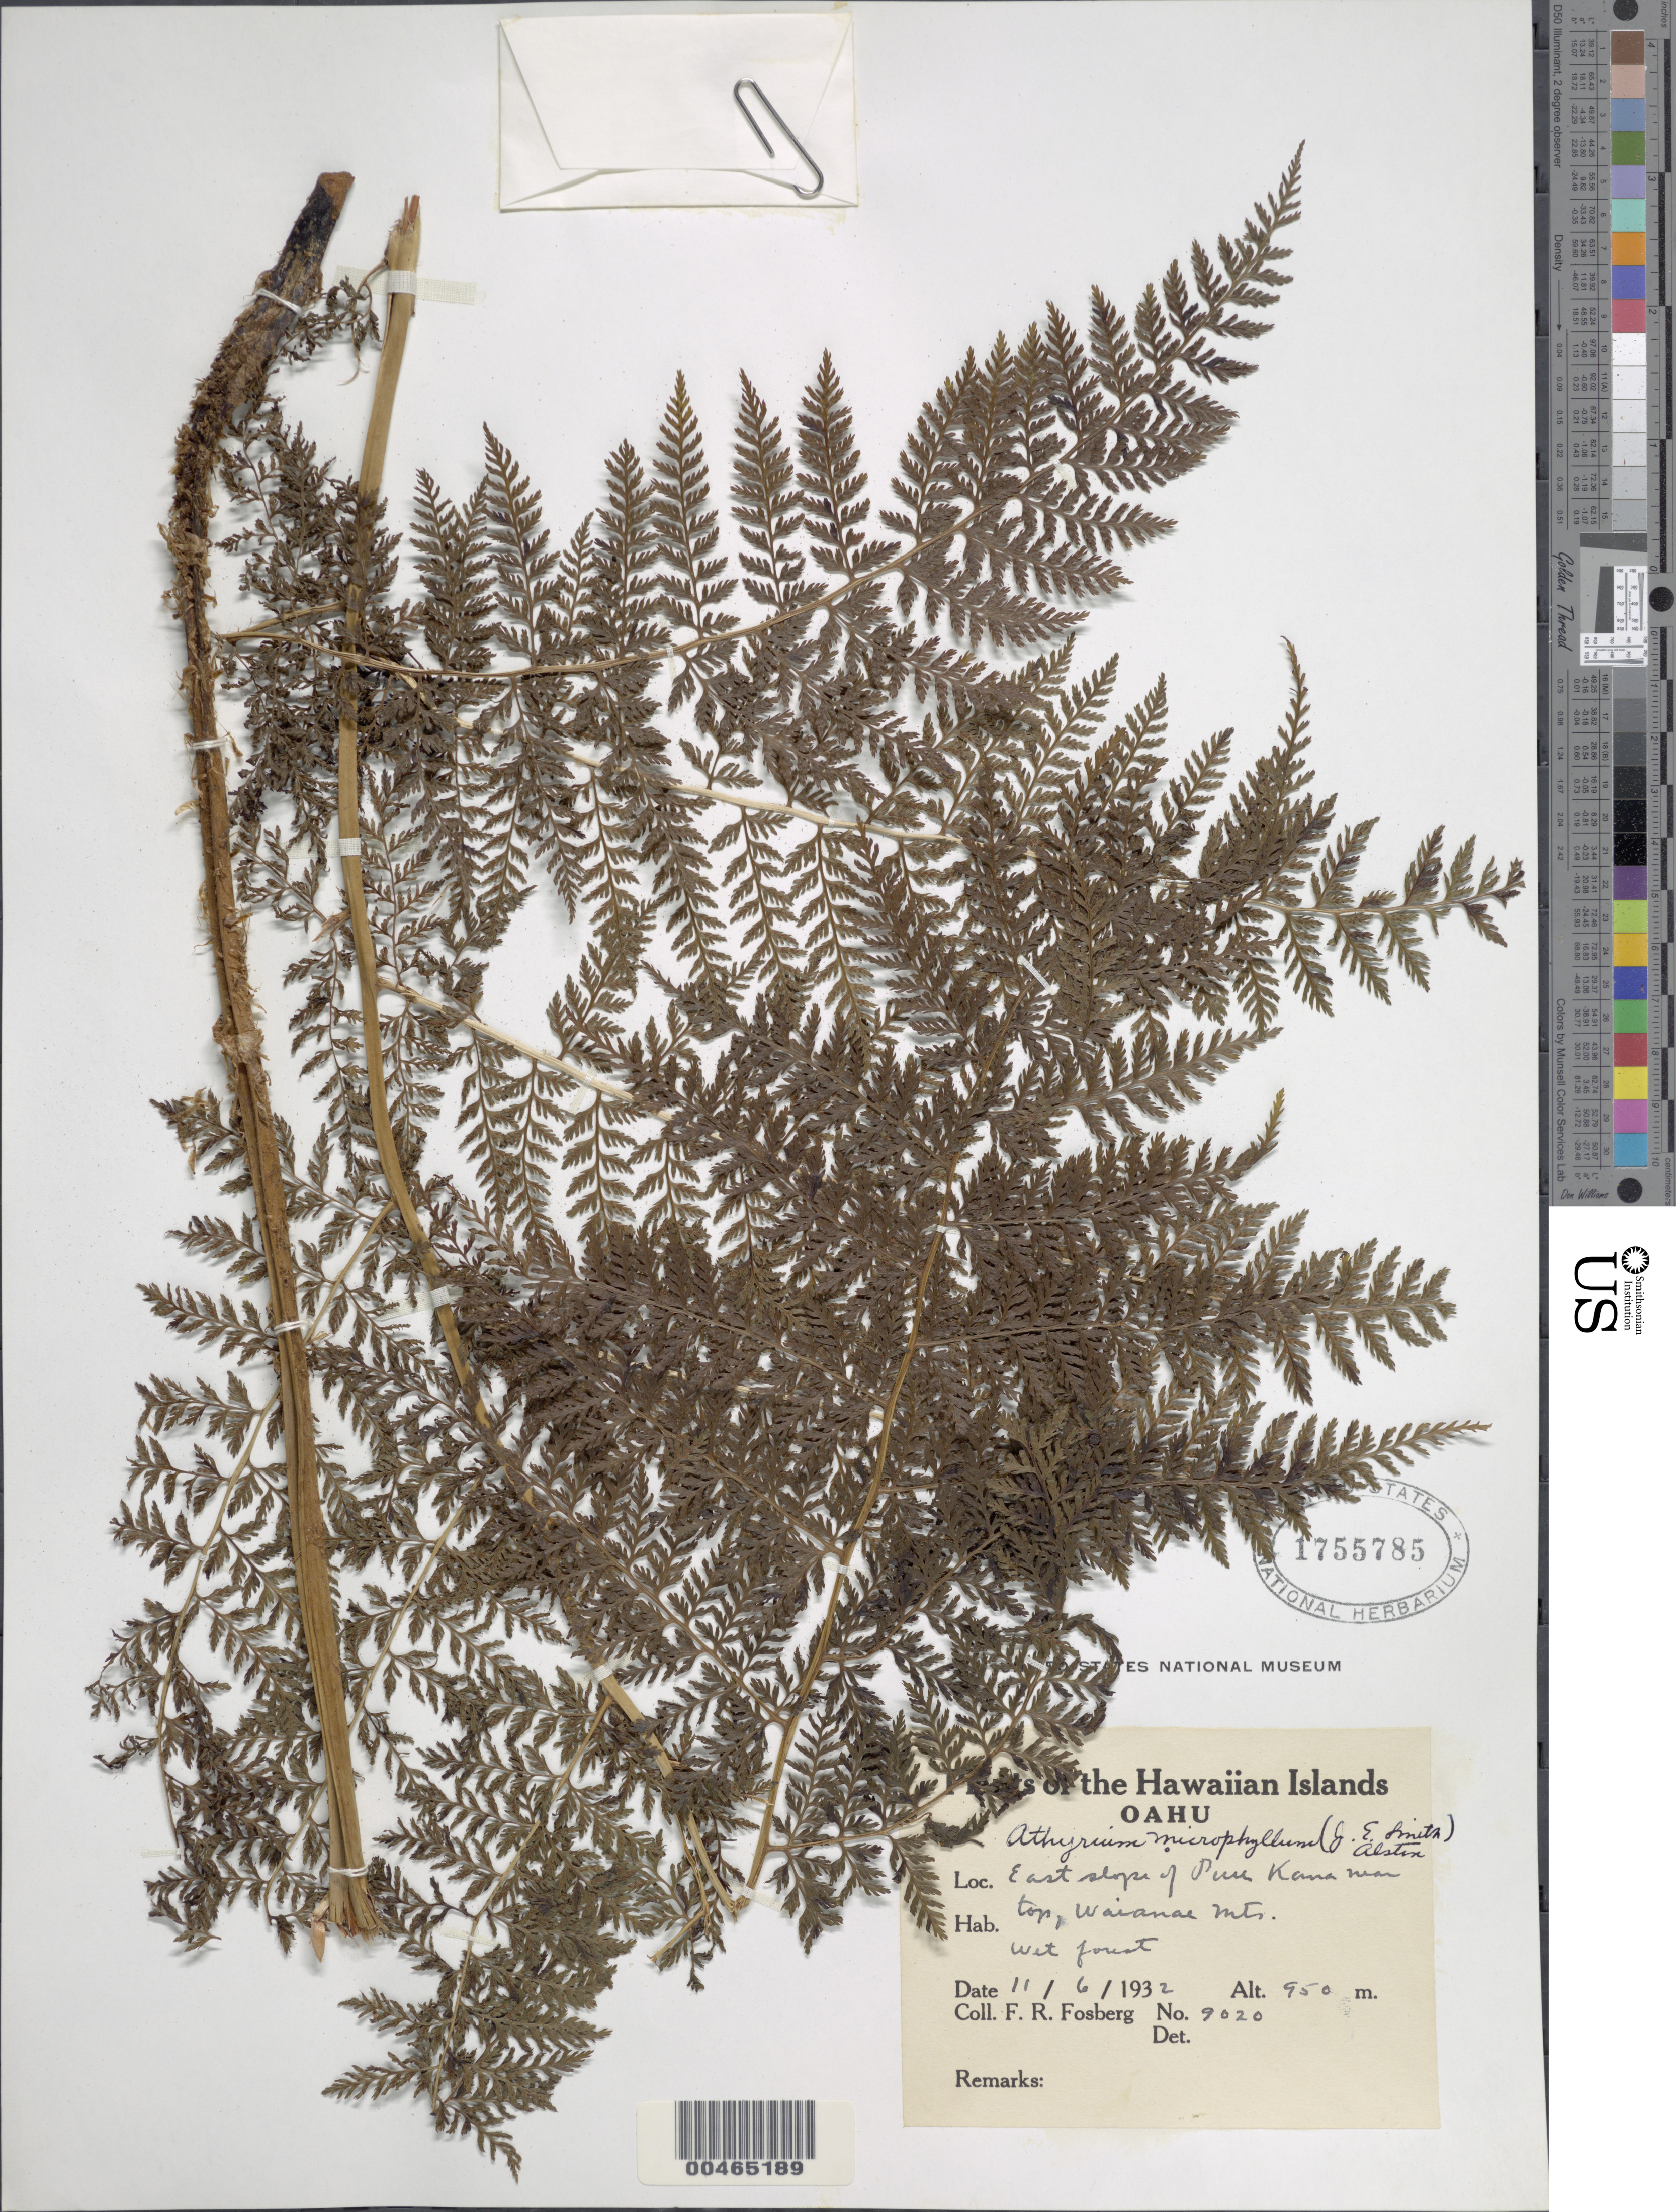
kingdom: Plantae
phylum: Tracheophyta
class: Polypodiopsida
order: Polypodiales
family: Athyriaceae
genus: Athyrium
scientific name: Athyrium microphyllum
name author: (Sm.) Alston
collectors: F. R. Fosberg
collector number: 9020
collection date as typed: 6 Nov 1932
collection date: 1932-11-06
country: United States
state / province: Hawaii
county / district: Honolulu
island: Oahu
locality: E slope of Puu Kana, near top of Waianae Mountains, Oahu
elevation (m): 950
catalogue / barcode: US 1755785